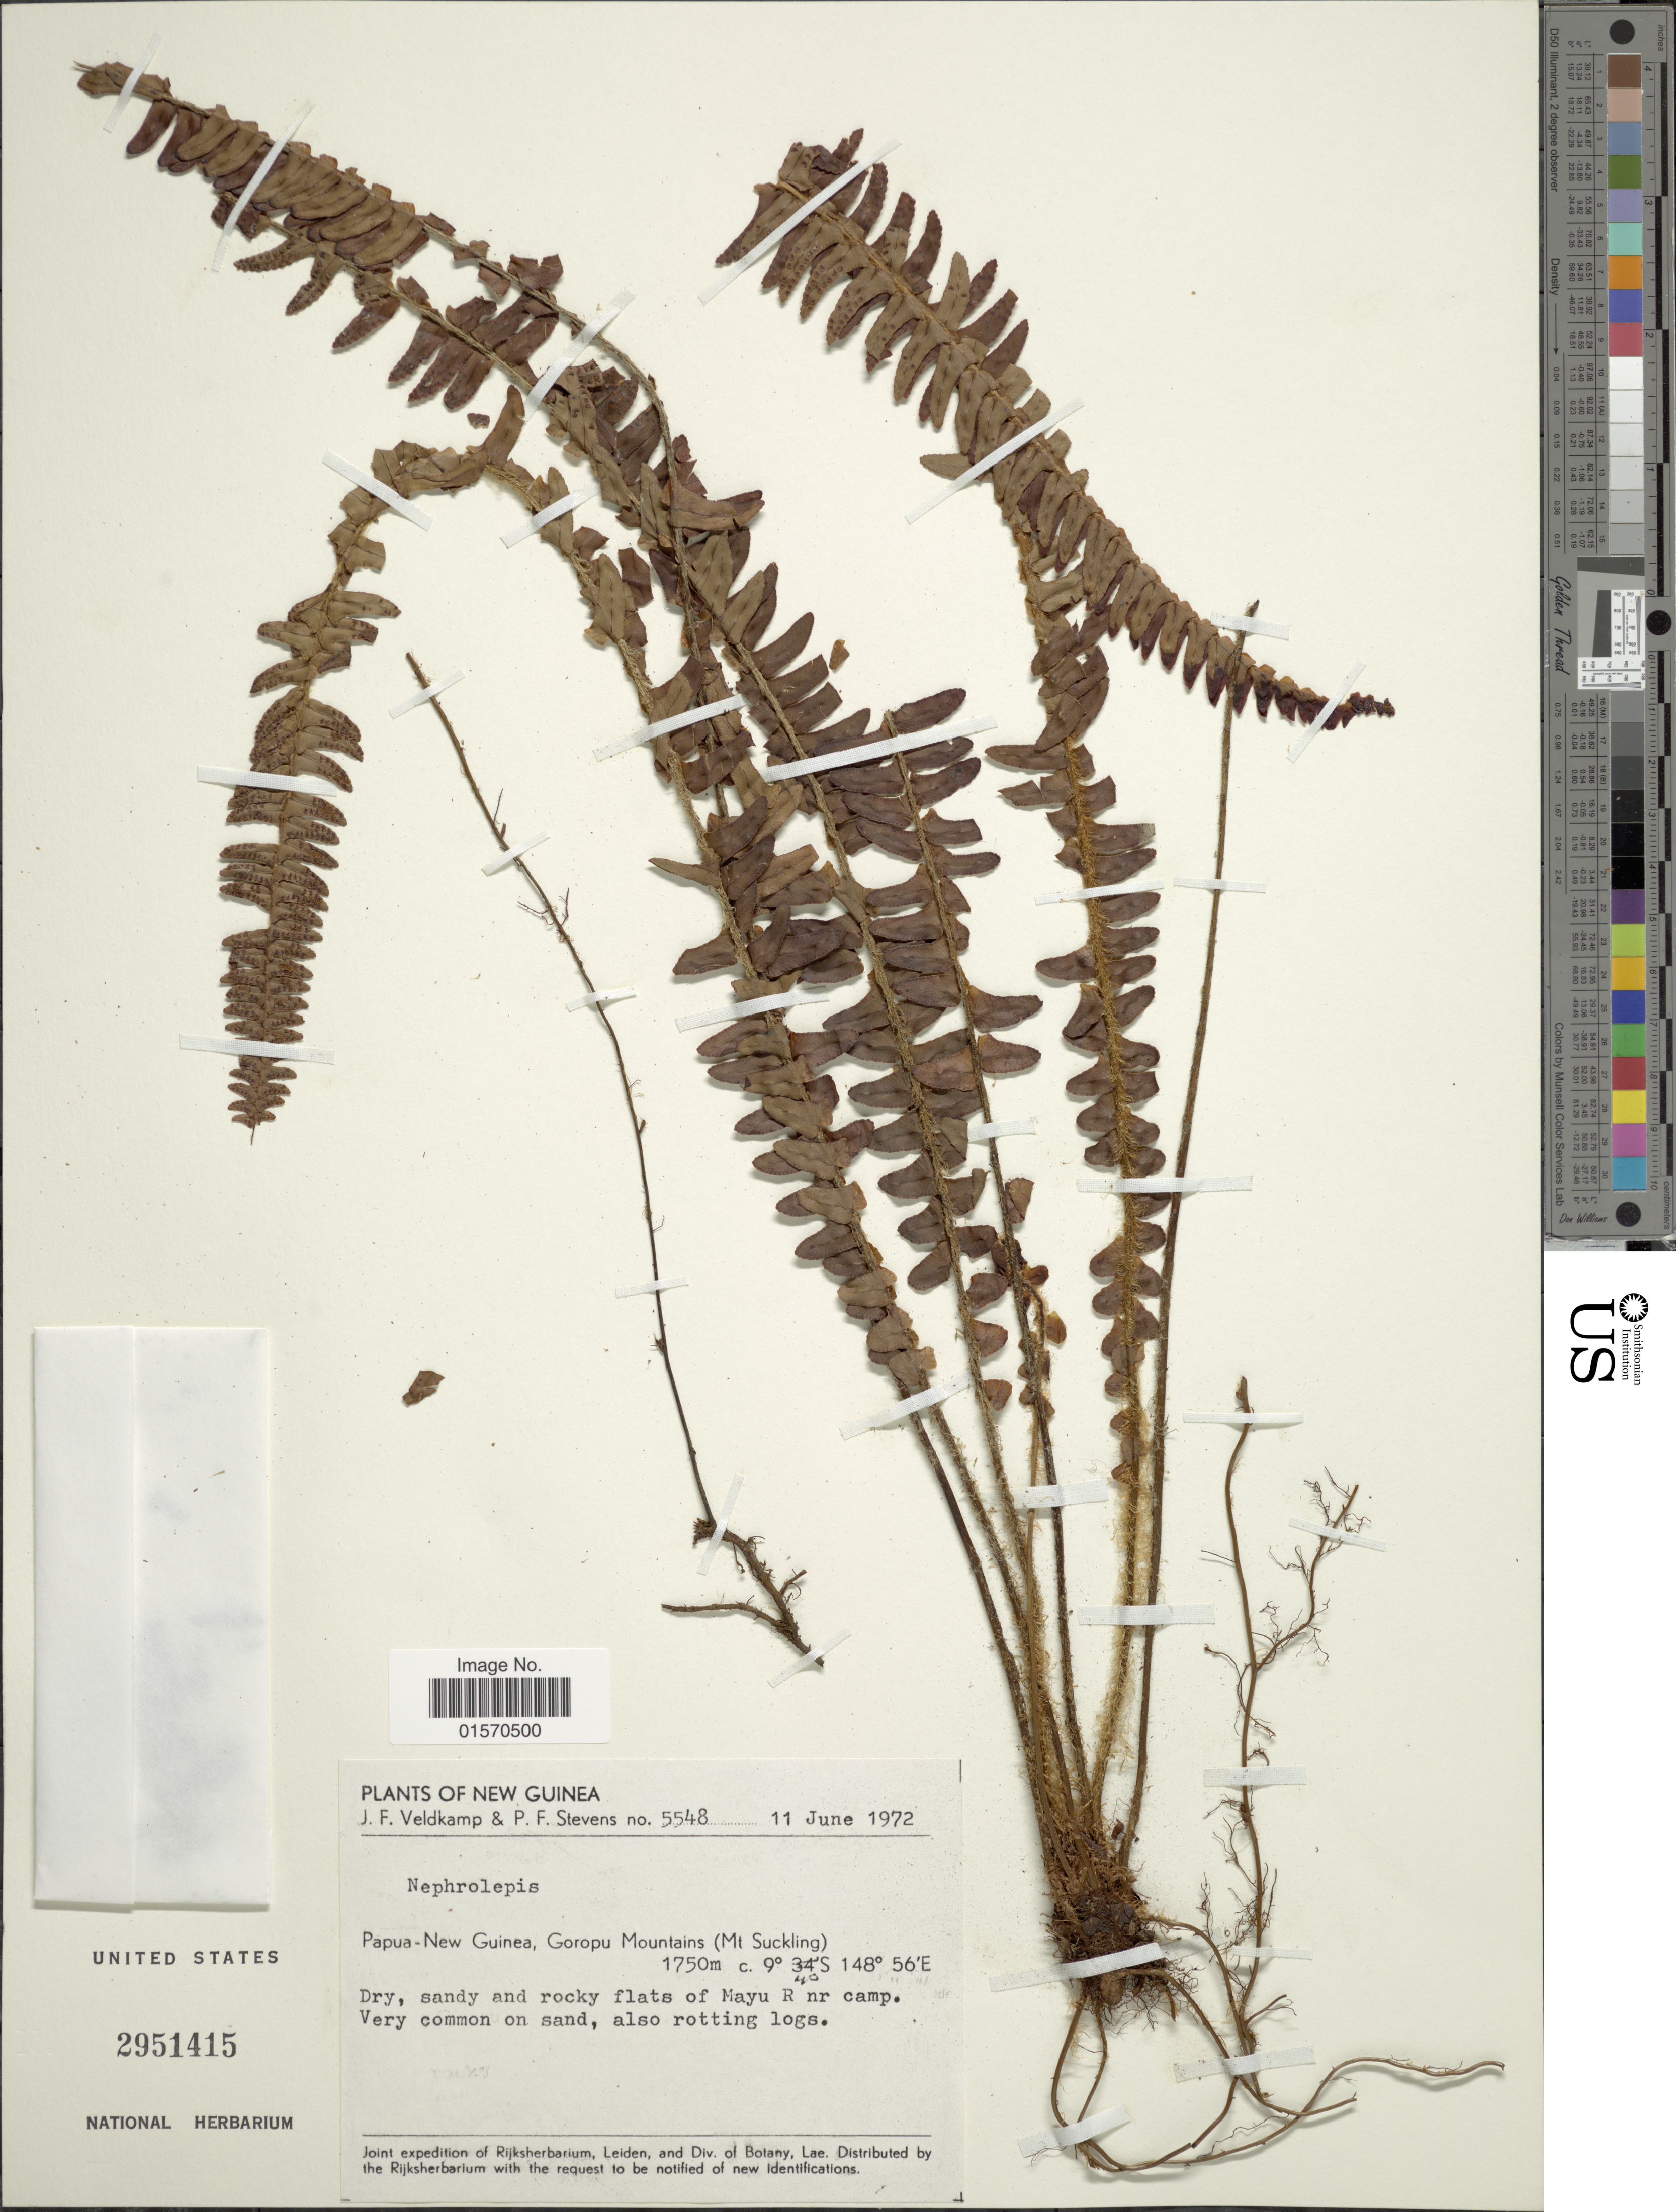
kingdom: Plantae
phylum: Tracheophyta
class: Polypodiopsida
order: Polypodiales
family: Nephrolepidaceae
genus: Nephrolepis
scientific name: Nephrolepis cordifolia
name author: (L.) C. Presl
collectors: J. F. Veldkamp & P. F. Stevens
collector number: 5548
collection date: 1972-06-11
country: Papua New Guinea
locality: New Guinea, Goropu Mountains (Mt Suckling). Dry, sandy and rocky flats of Mayu R nr camp.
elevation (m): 1750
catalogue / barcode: US 2951415